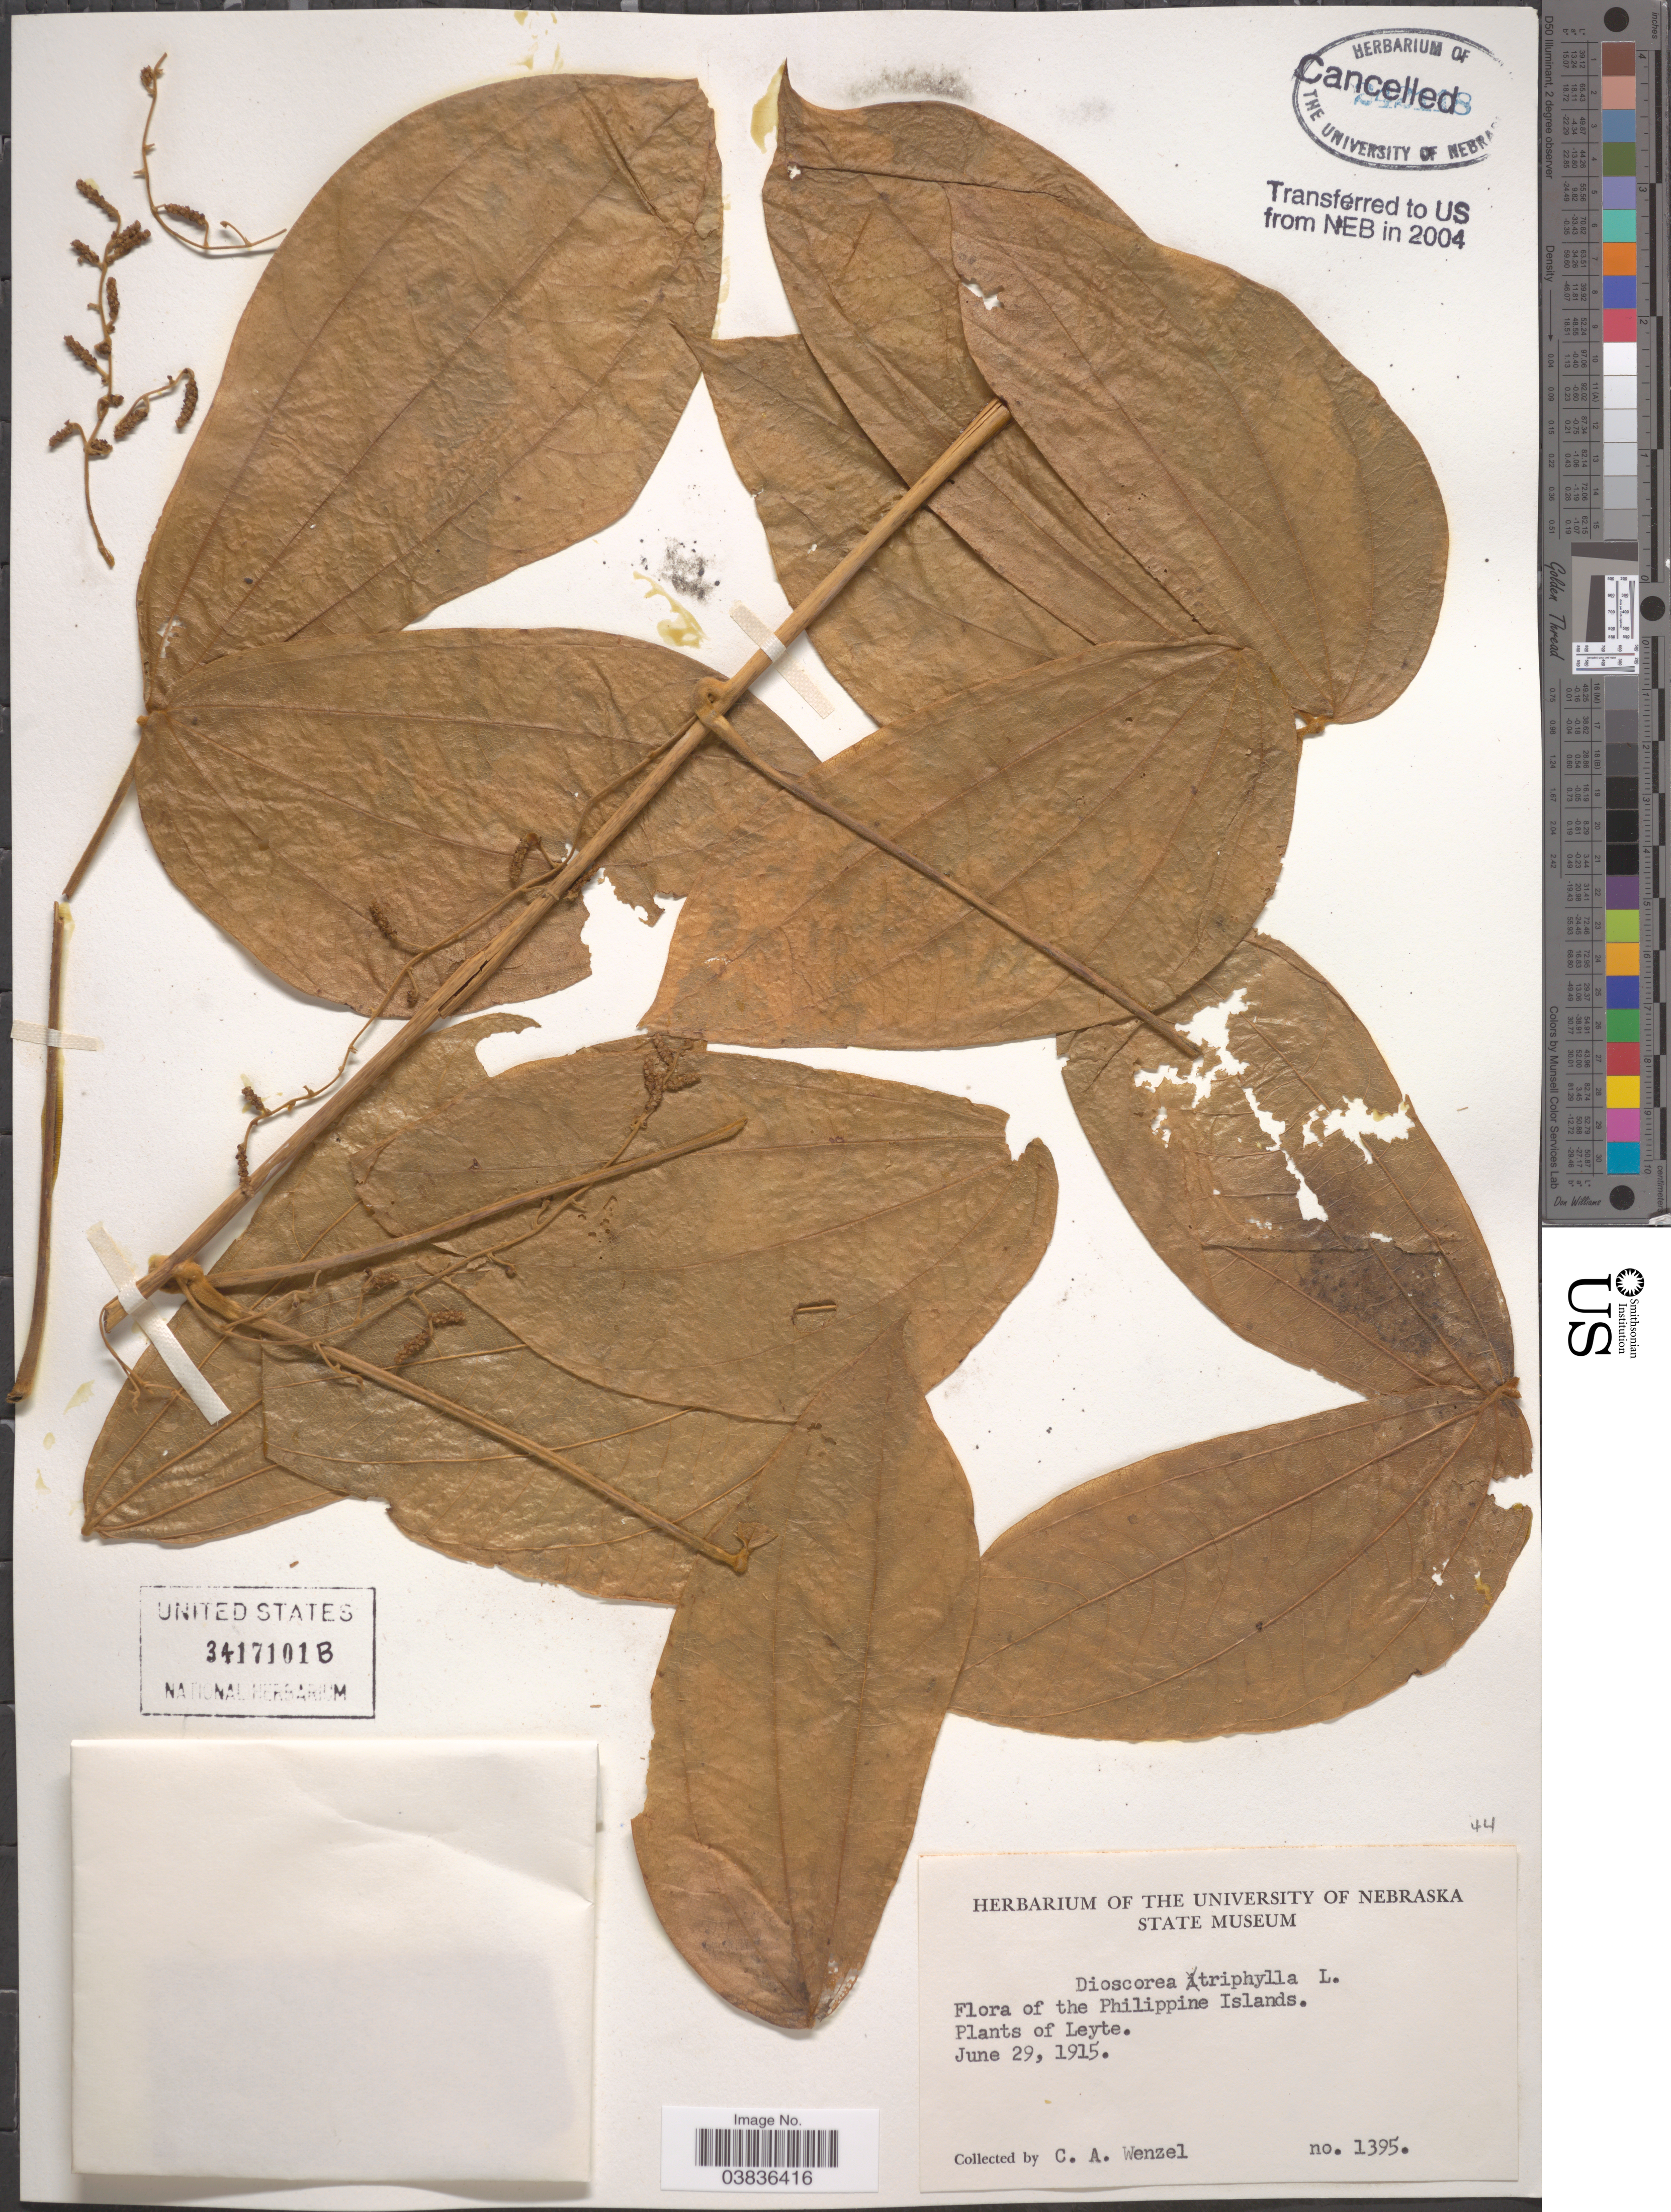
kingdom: Plantae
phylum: Tracheophyta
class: Liliopsida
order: Dioscoreales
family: Dioscoreaceae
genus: Dioscorea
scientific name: Dioscorea hispida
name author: Dennst.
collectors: C. Wenzel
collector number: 1395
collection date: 1915-06-29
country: Philippines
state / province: Eastern Visayas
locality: Philippine Islands. Leyte.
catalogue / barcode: US 3417101B